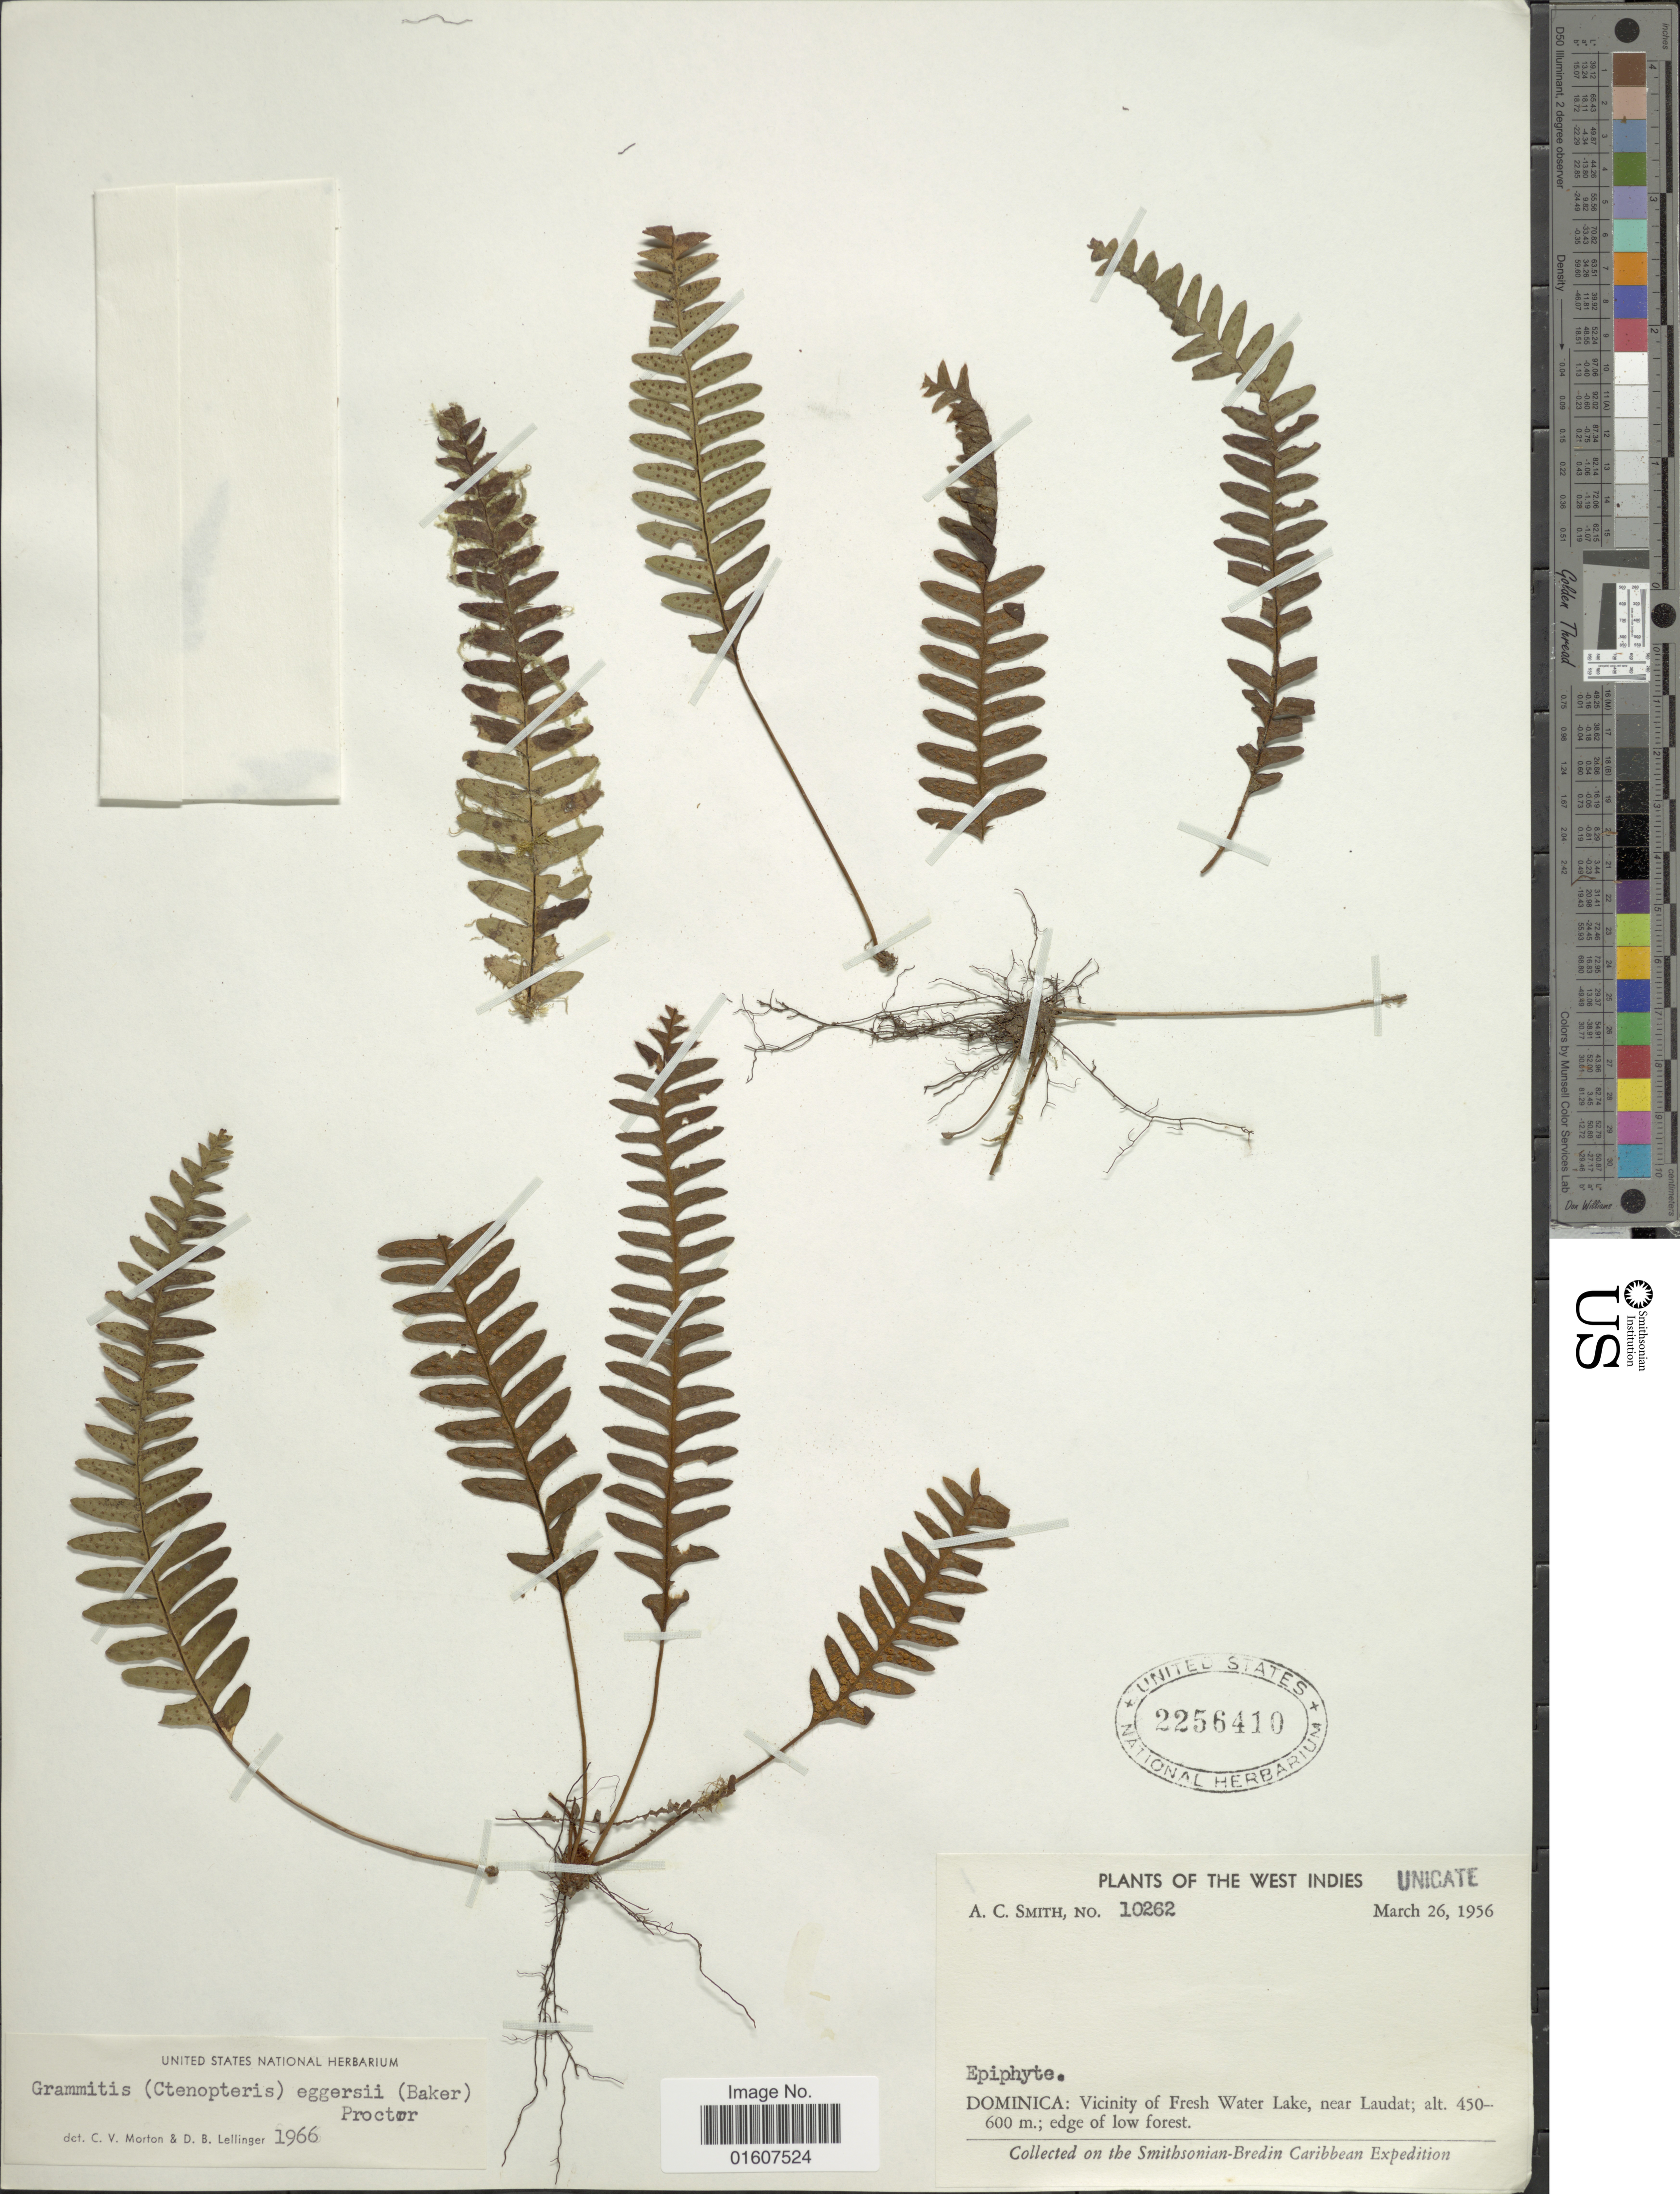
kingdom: Plantae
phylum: Tracheophyta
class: Polypodiopsida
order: Polypodiales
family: Polypodiaceae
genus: Terpsichore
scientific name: Terpsichore eggersii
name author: (Baker ex Hook.) A.R. Sm.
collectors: A. C. Smith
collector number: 10262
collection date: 1956-03-26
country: Dominica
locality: Vicinity of Fresh Water Lake, near Laudat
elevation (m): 450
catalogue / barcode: US 2256410